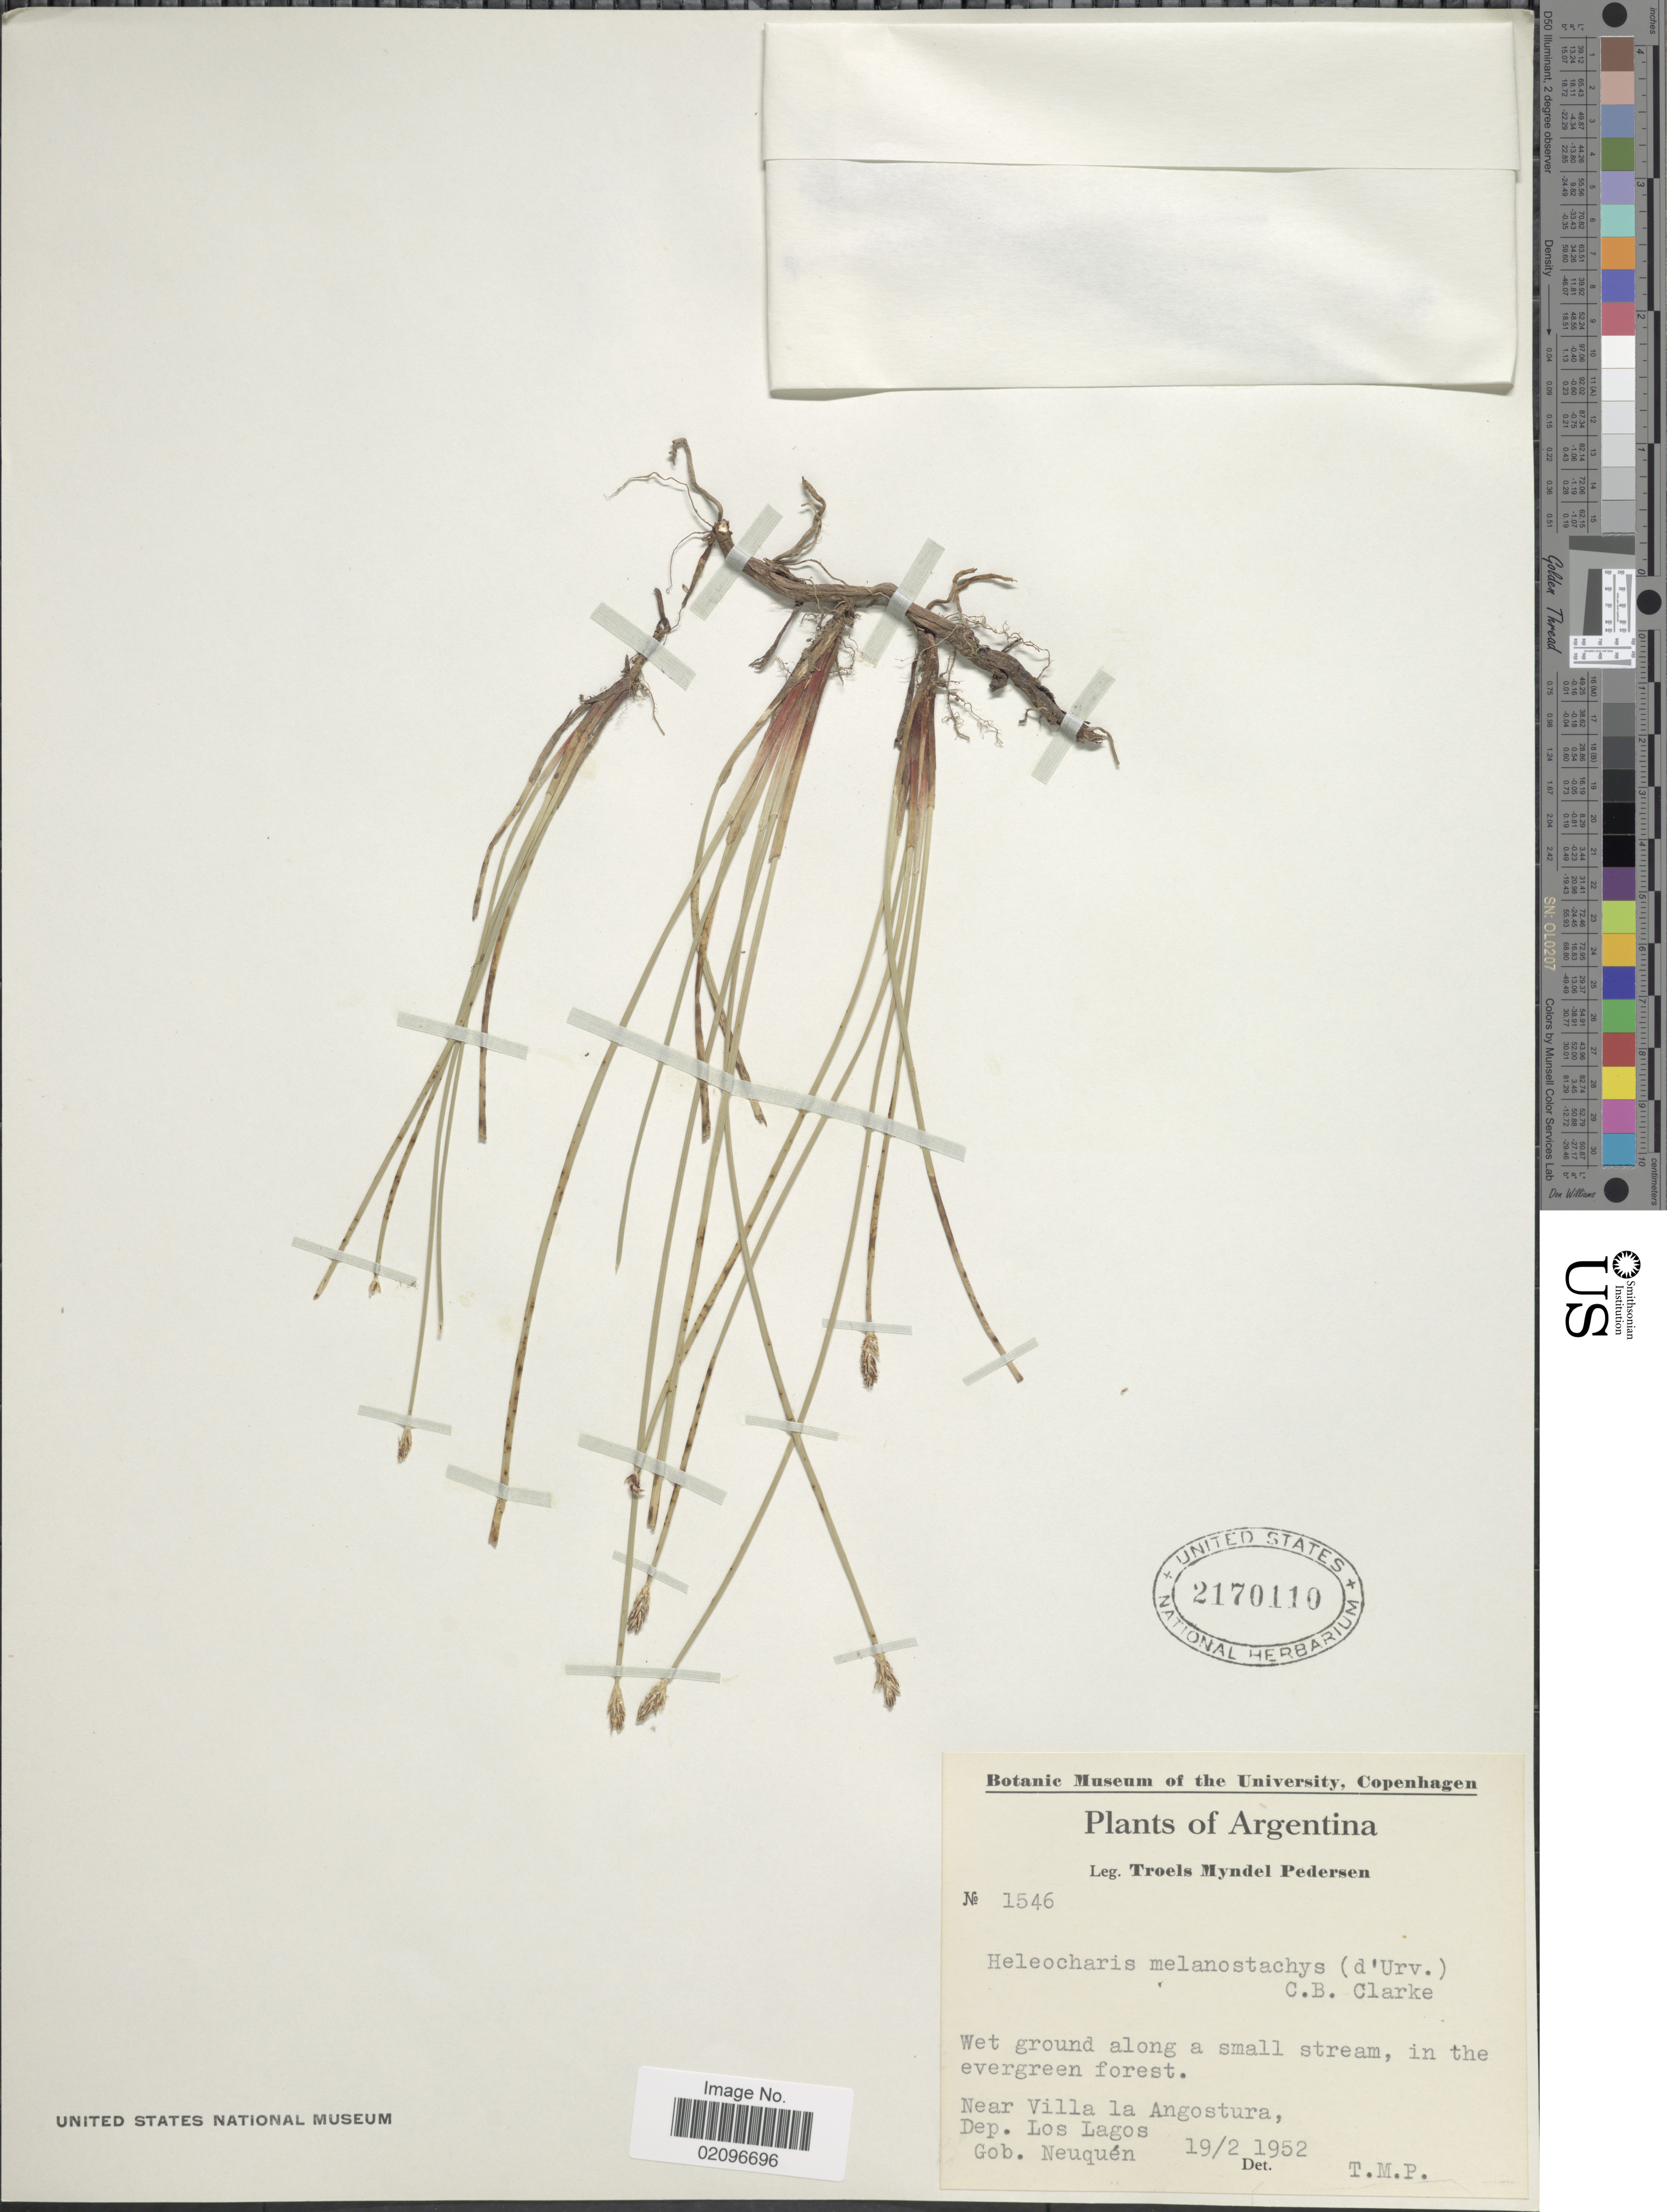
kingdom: Plantae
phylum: Tracheophyta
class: Liliopsida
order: Poales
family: Cyperaceae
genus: Eleocharis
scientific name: Eleocharis melanostachys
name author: (d'Urv.) C.B. Clarke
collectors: T. Pederson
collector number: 1546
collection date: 1952-02-19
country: Argentina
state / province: Neuquen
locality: Wet ground along a small stream, in the evergreen forest. Near Villa la Angostura, Dep. Los Lagos. Gob. Neuquen.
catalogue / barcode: US 2170110